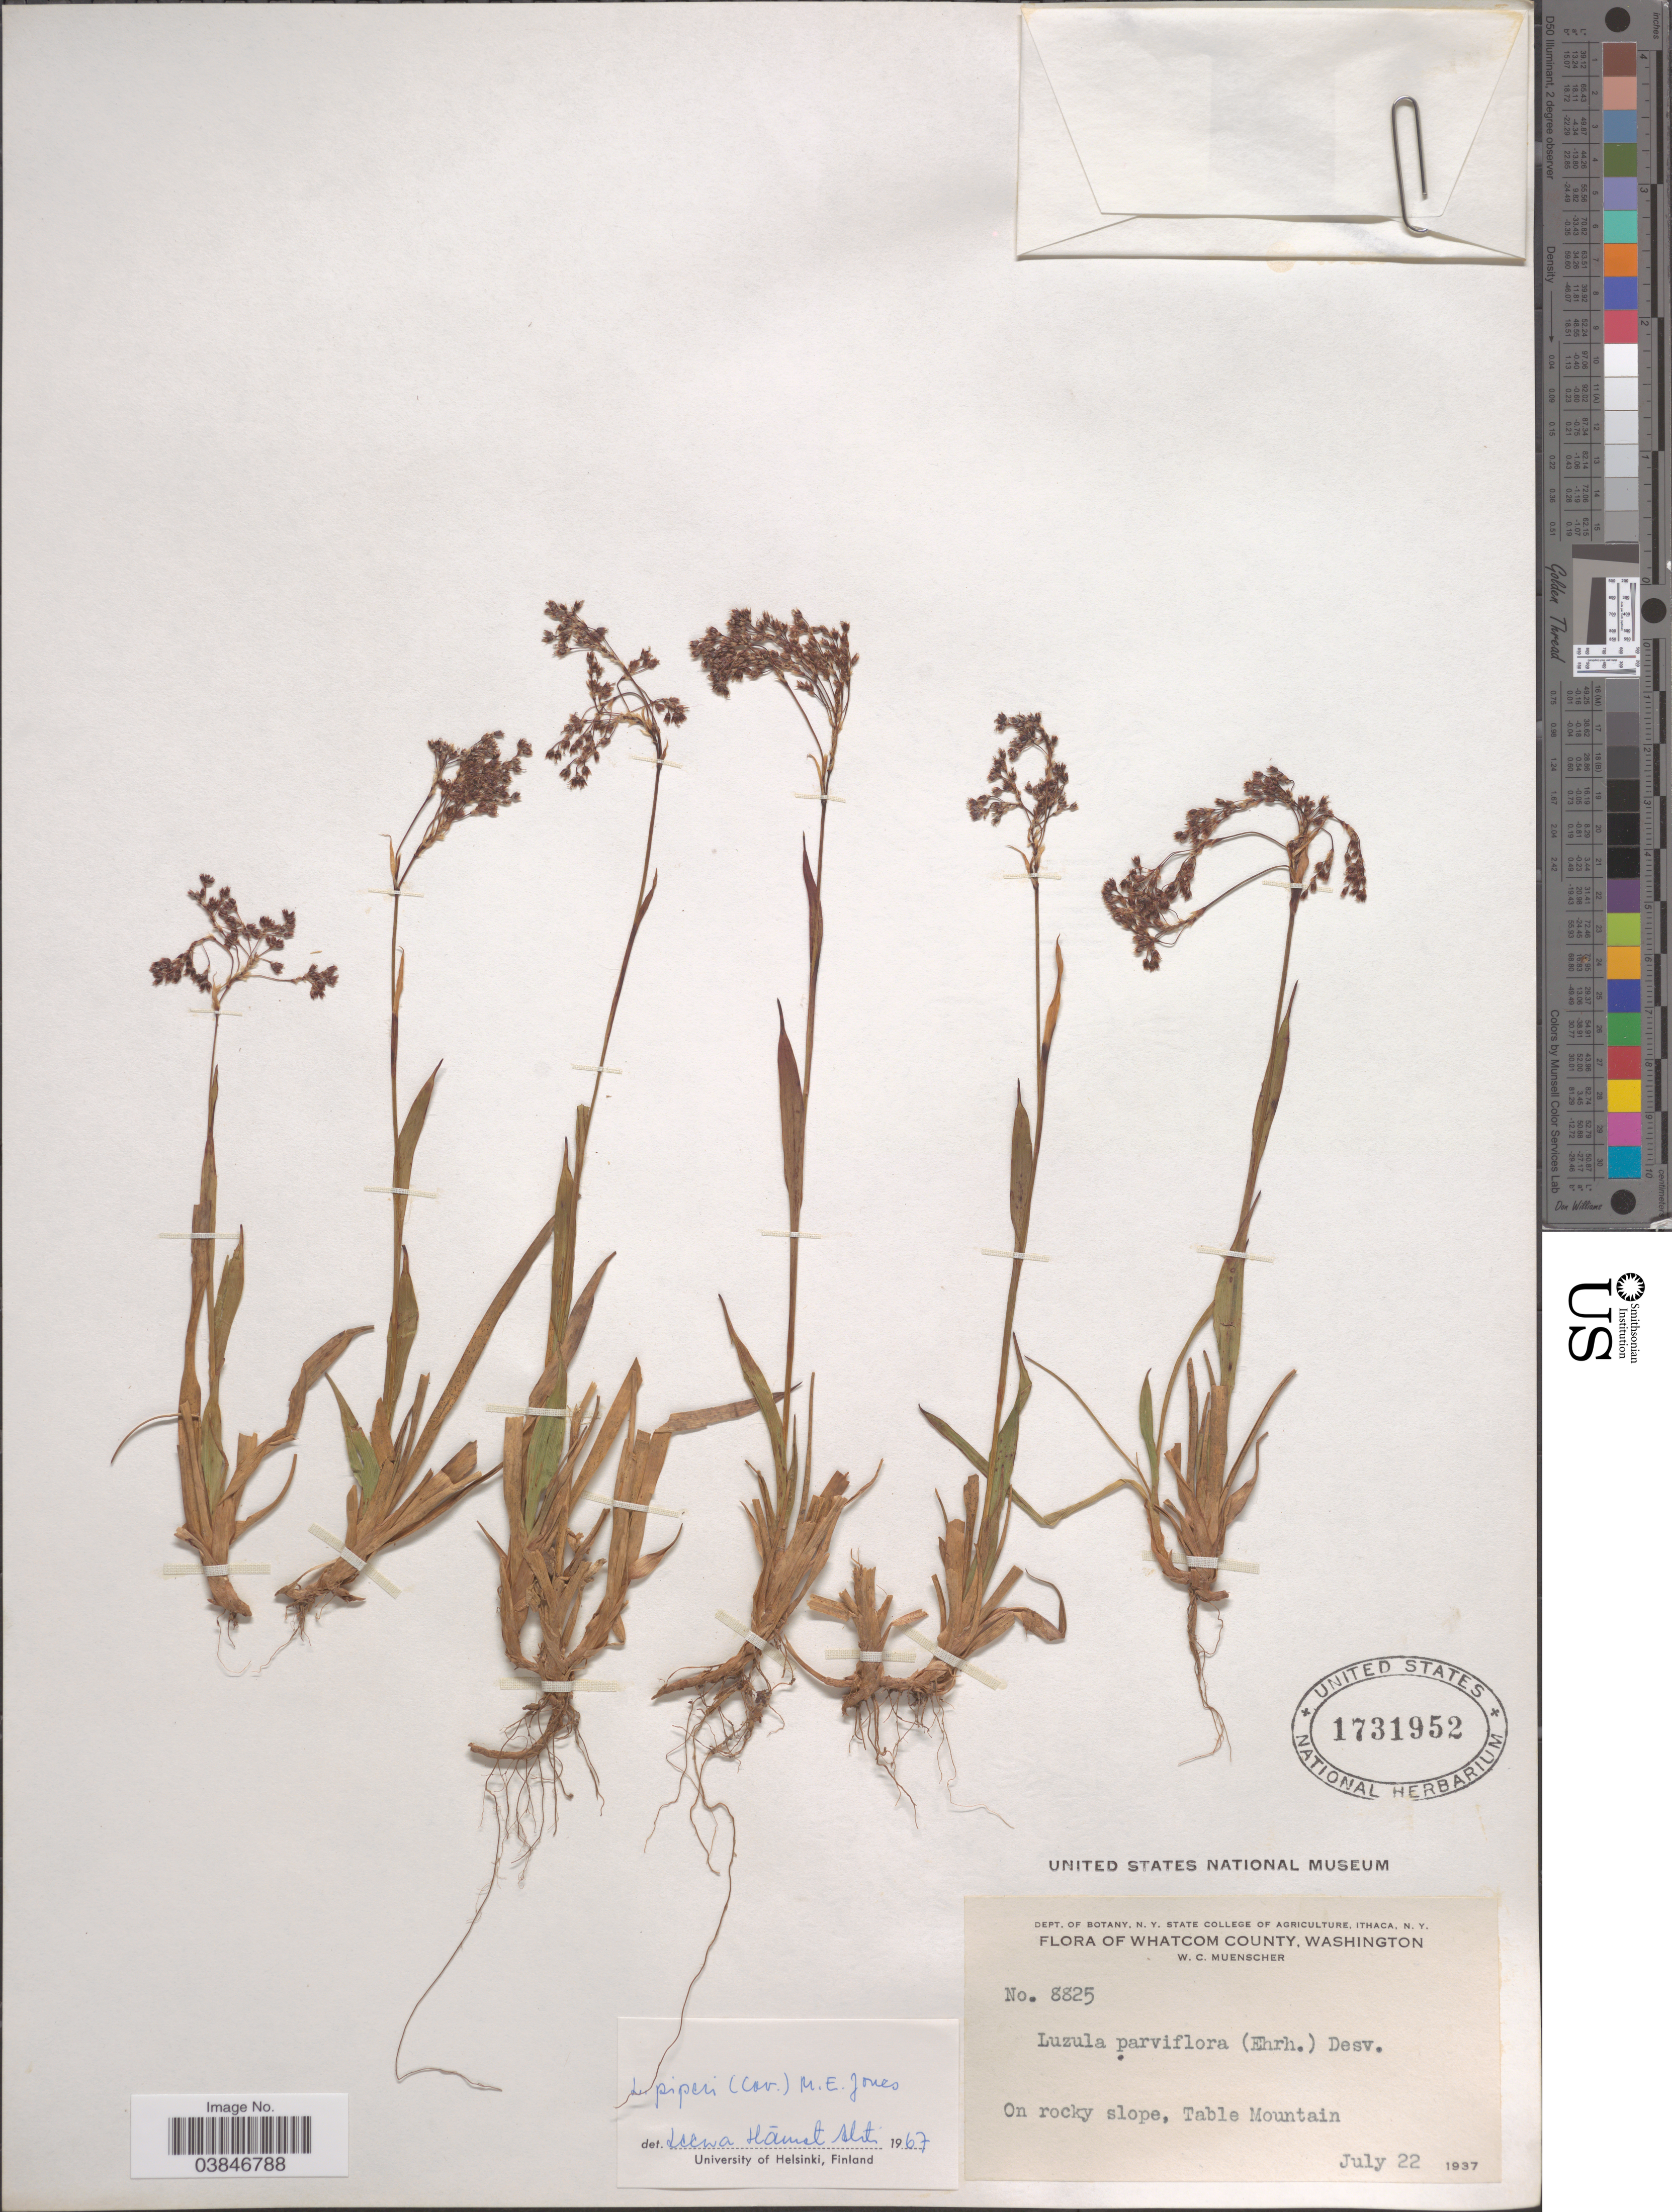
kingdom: Plantae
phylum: Tracheophyta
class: Liliopsida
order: Poales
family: Juncaceae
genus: Luzula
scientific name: Luzula piperi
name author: (Coville) M.E. Jones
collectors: W. Muenscher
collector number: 8825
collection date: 1937-07-22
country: United States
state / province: Washington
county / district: Whatcom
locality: Whatcom County. Table Mountain.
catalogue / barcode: US 1731952